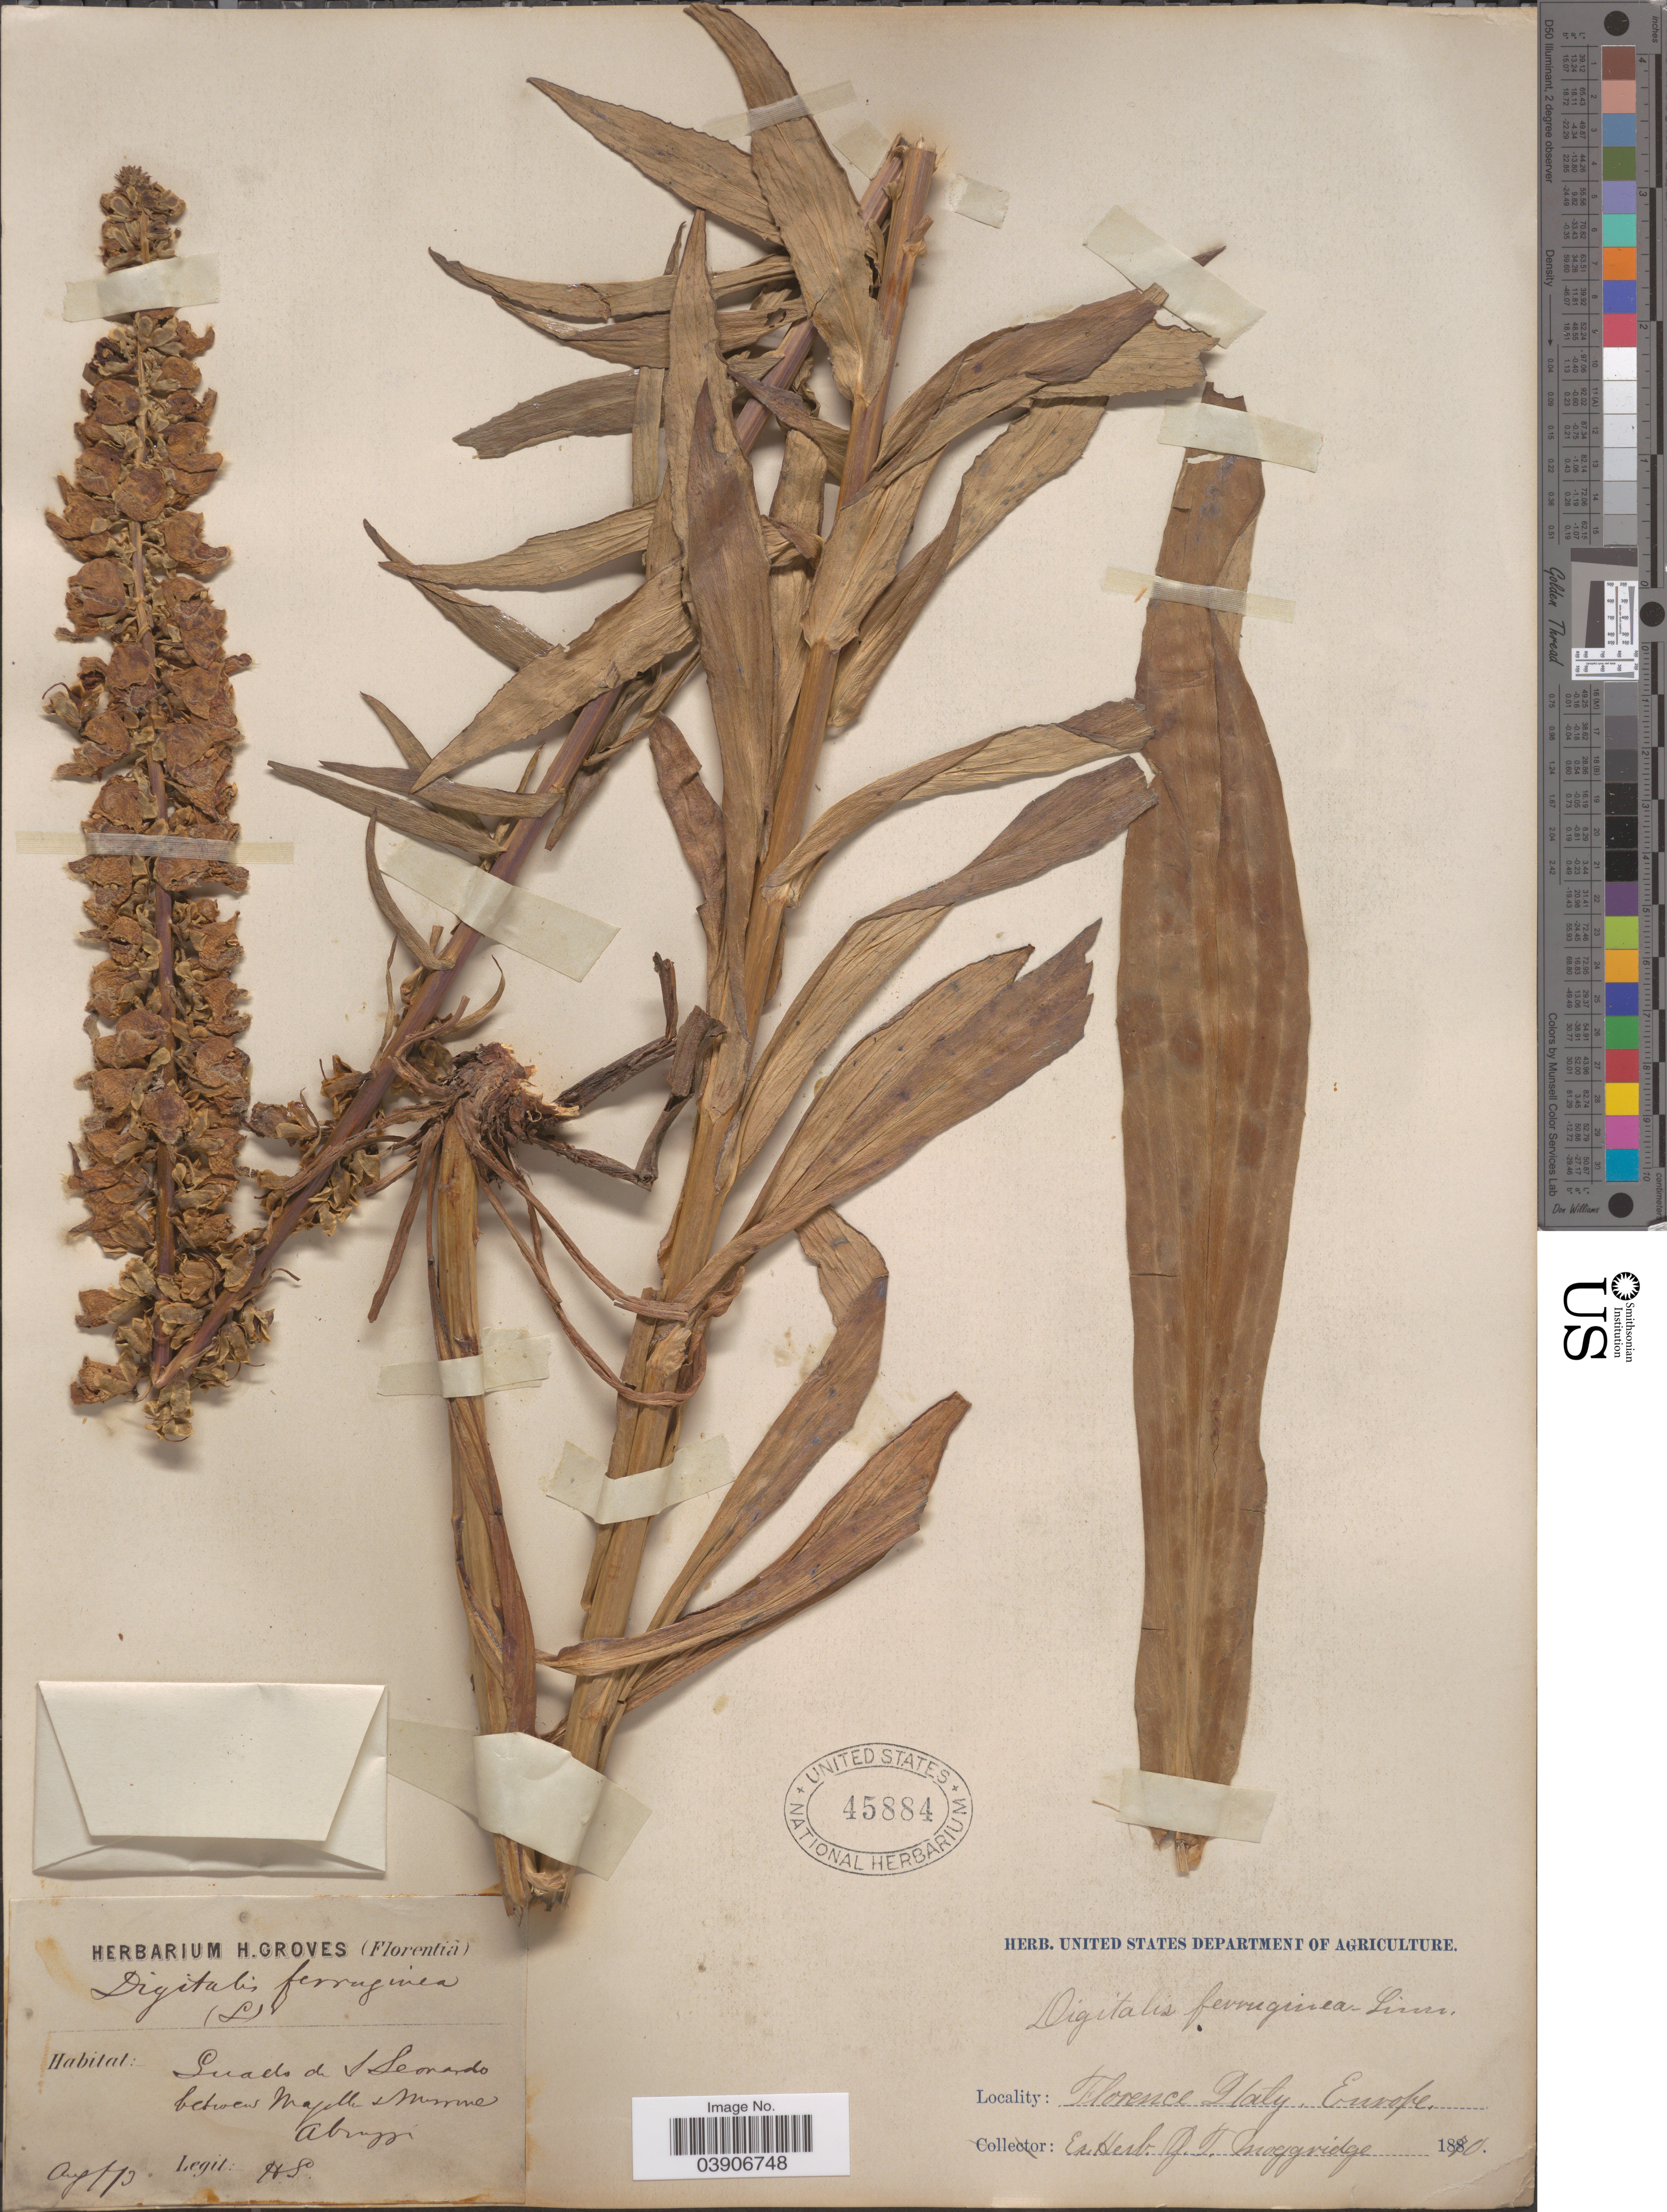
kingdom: Plantae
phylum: Tracheophyta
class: Magnoliopsida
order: Lamiales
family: Plantaginaceae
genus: Digitalis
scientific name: Digitalis ferruginea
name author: L.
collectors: H. Groves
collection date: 1870-08-11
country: Italy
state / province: Abruzzo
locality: Florentiã. Guado du S. Leonardo between Majd [interpreted] & Mugarone Abruzzo.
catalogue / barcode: US 45884